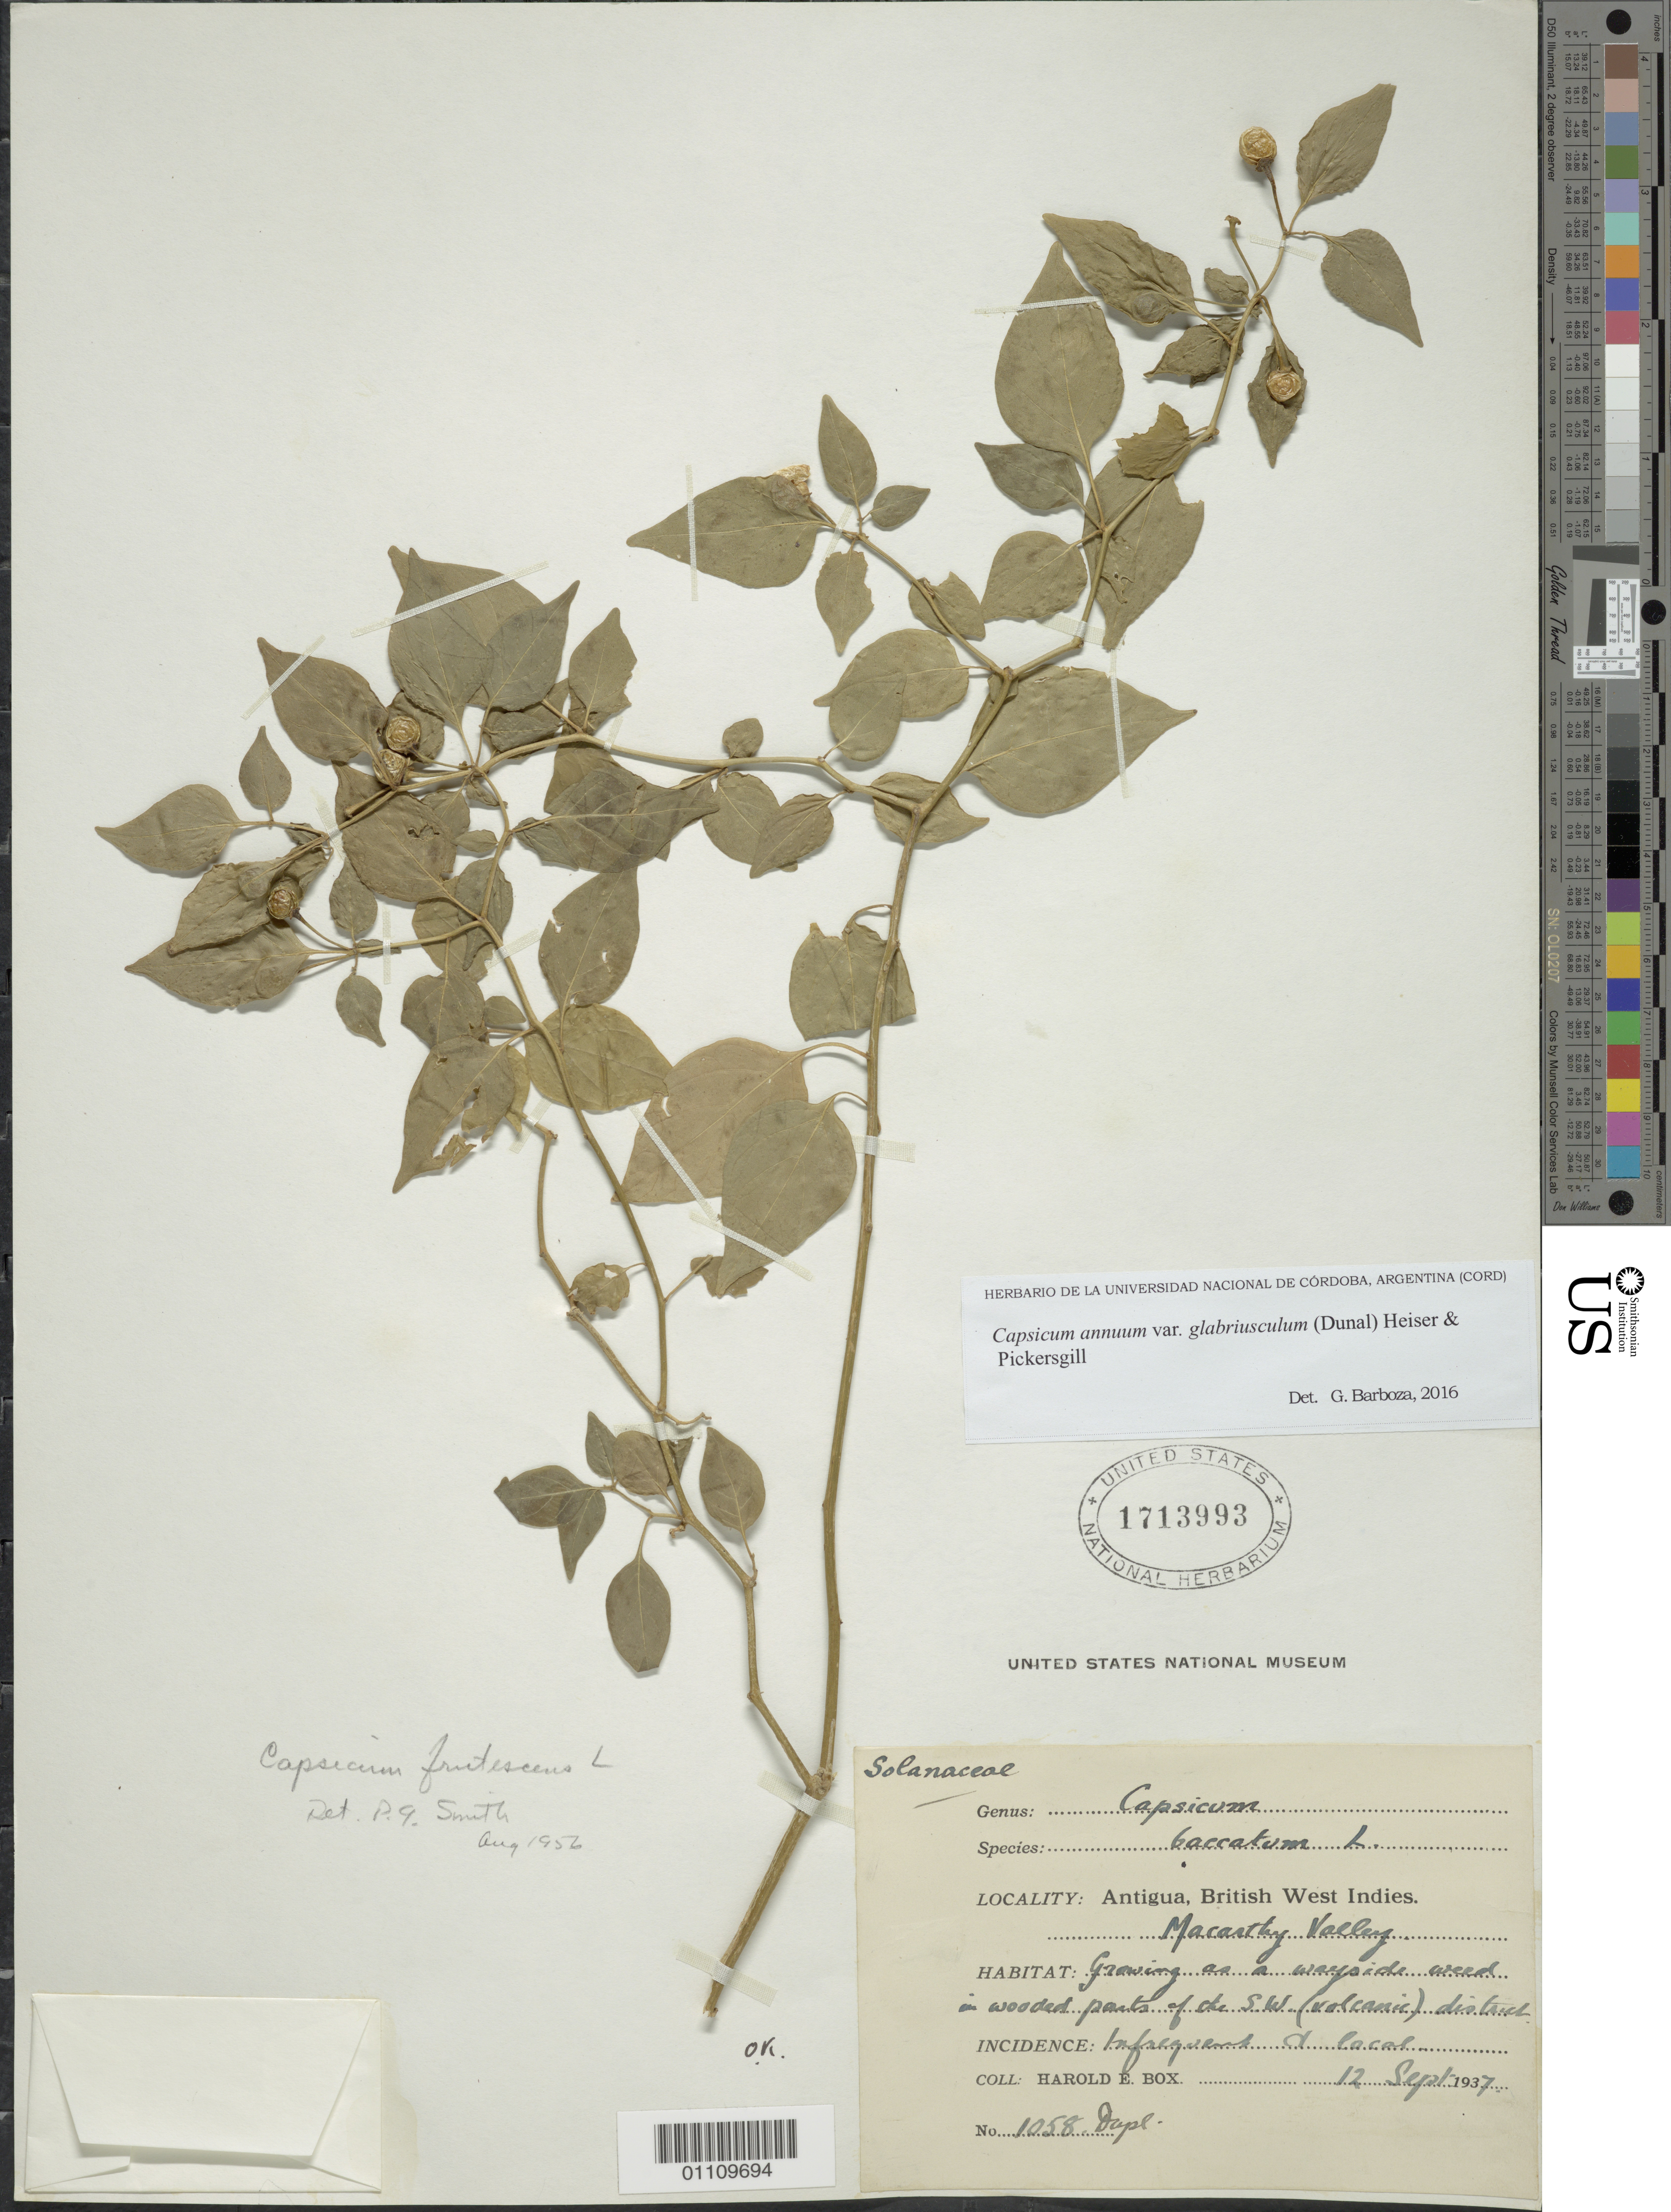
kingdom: Plantae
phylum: Tracheophyta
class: Magnoliopsida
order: Solanales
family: Solanaceae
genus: Capsicum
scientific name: Capsicum annuum var. glabriusculum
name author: (Dunal) Heiser & Pickersgill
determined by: Barboza, G. E., (CORD), Museo Botanico - Cordoba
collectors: H. E. Box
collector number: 1058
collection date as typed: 12 Sep 1937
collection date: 1937-09-12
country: Antigua and Barbuda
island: Antigua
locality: Macarthy Valley, SW district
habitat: Growing as a wayside weed in wooded parts of the SW (volcanic) district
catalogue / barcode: US 1713993